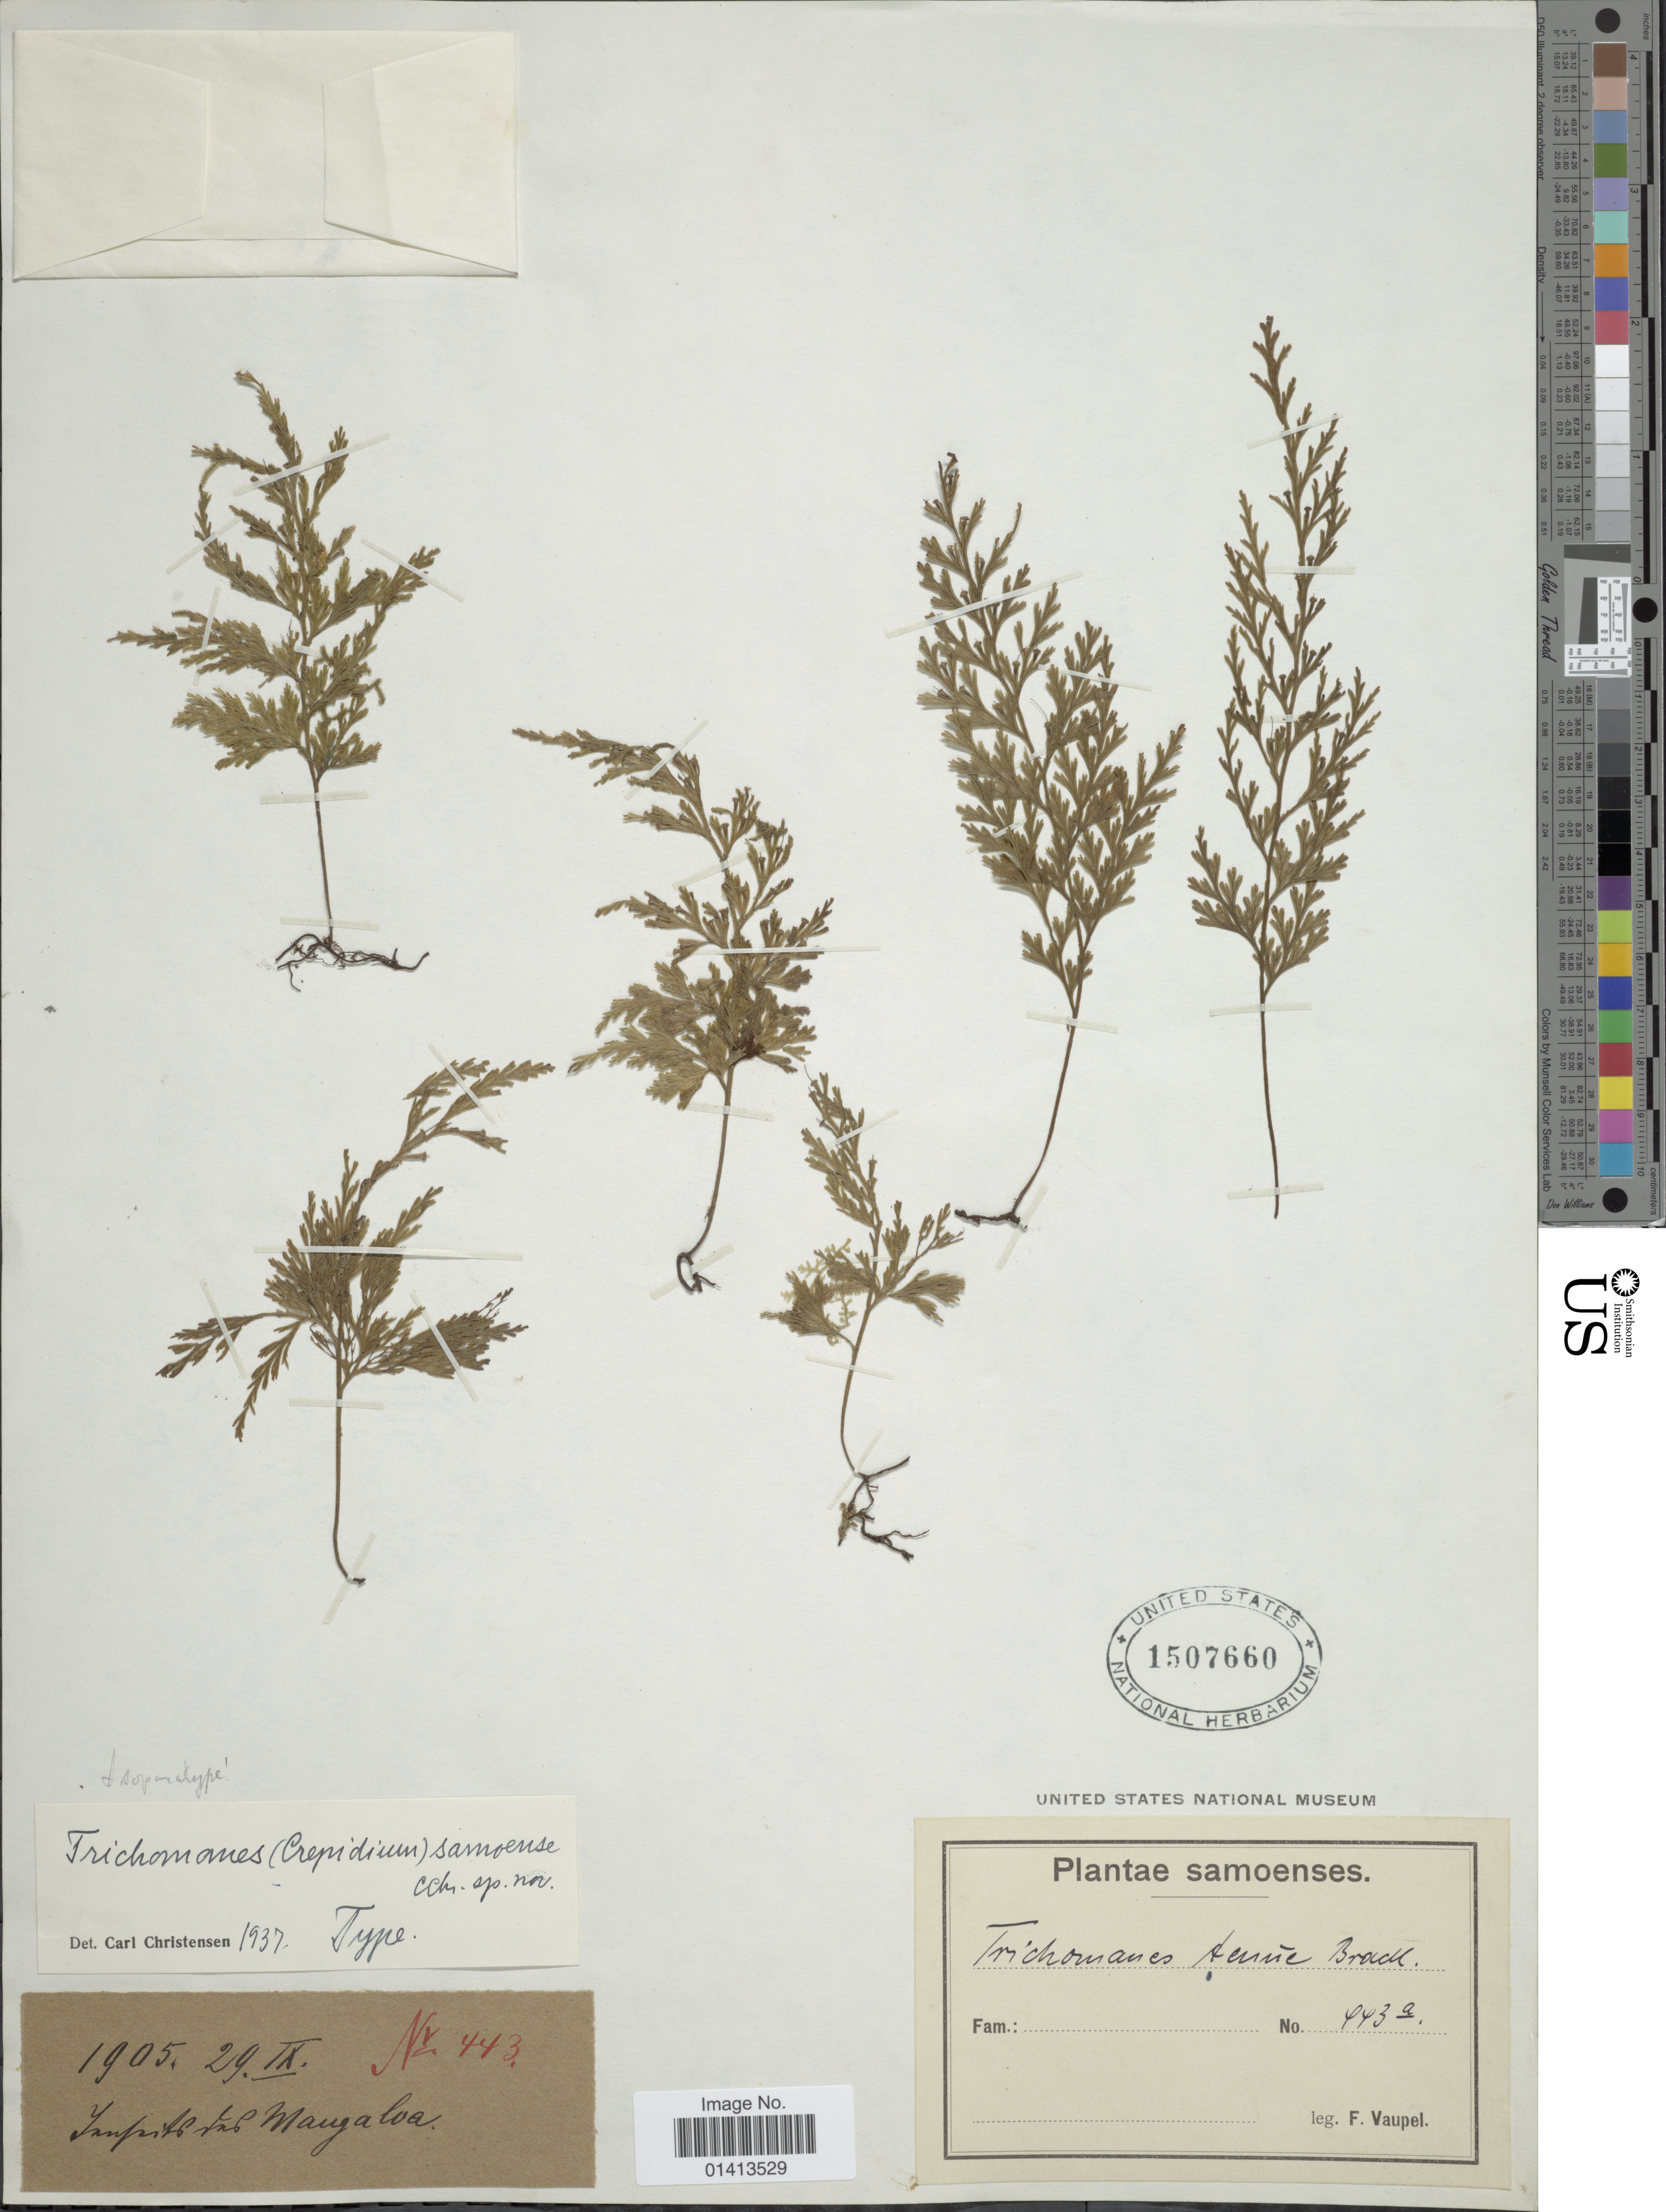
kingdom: Plantae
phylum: Tracheophyta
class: Polypodiopsida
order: Hymenophyllales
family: Hymenophyllaceae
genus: Crepidomanes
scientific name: Crepidomanes samoense (C. Chr.) comb. ined., 2015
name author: (C. Chr.)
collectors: F. Vaupel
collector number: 443a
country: Samoa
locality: Samoenses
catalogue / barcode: US 1507660